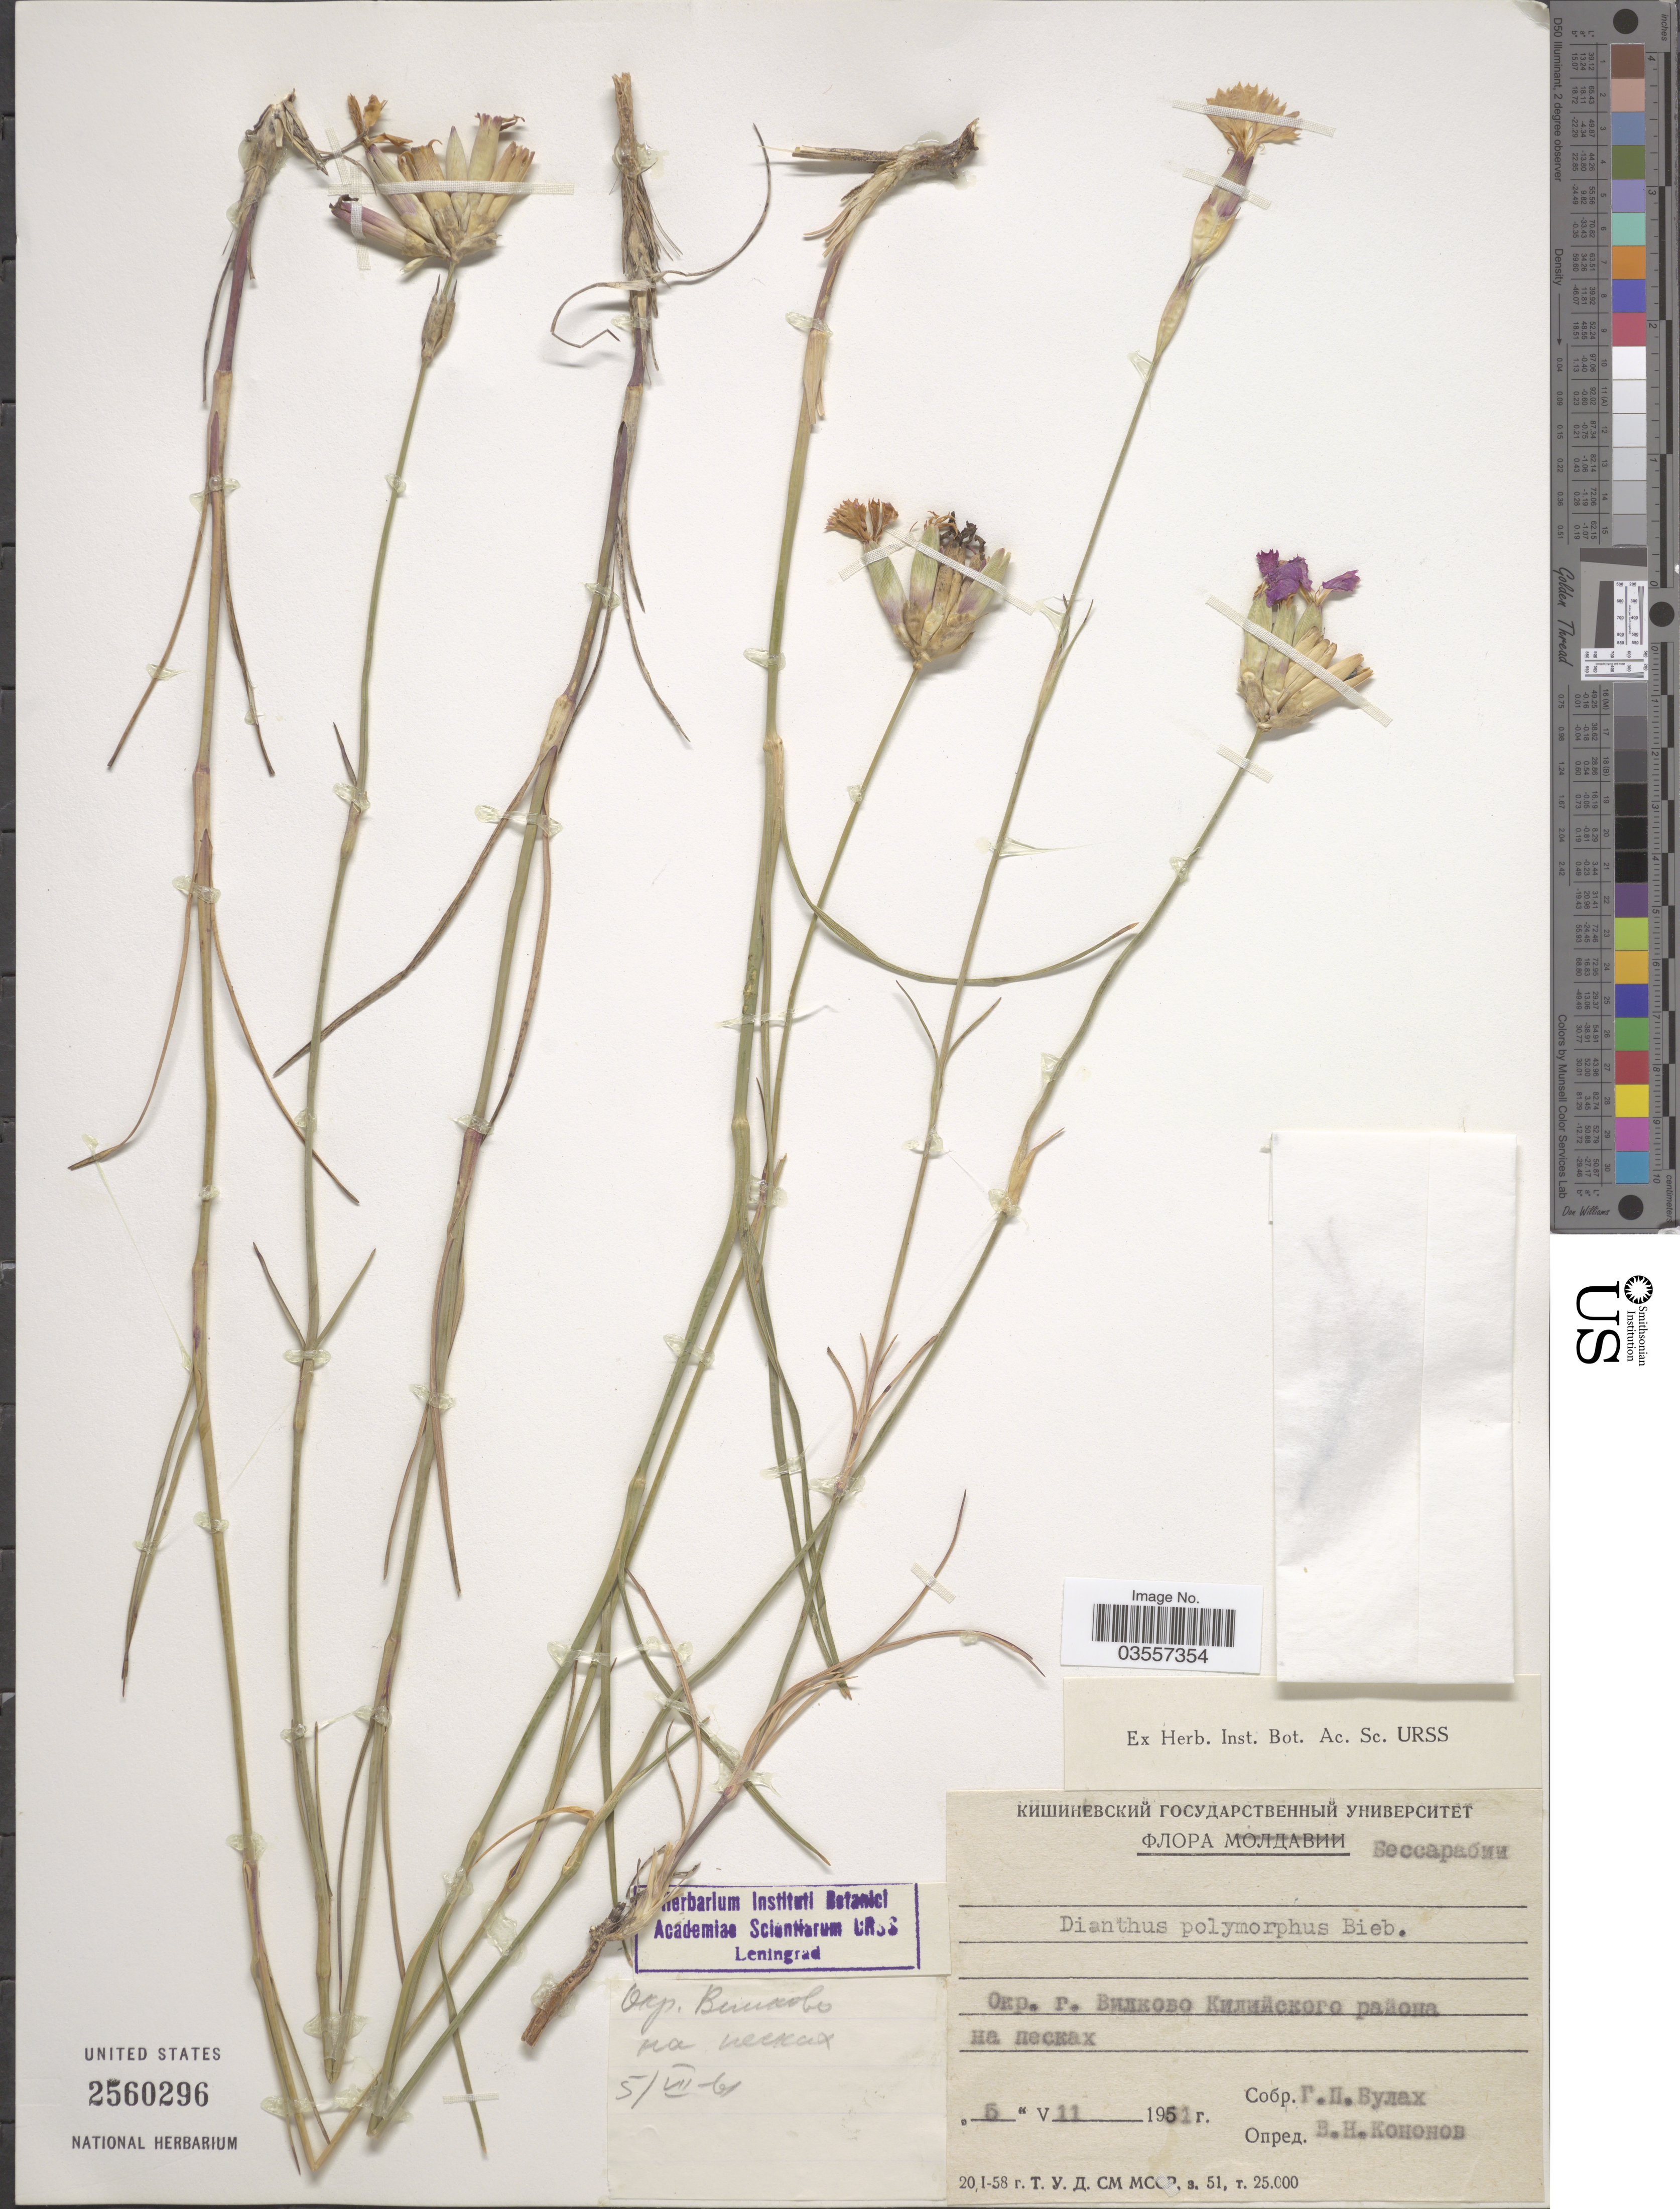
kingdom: Plantae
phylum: Tracheophyta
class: Magnoliopsida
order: Caryophyllales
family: Caryophyllaceae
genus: Dianthus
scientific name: Dianthus polymorphus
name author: M. Bieb.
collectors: G. Vulakh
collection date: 1951-07-05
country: Ukraine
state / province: Odesa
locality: Vicinity of Vylkove.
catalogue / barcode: US 2560296